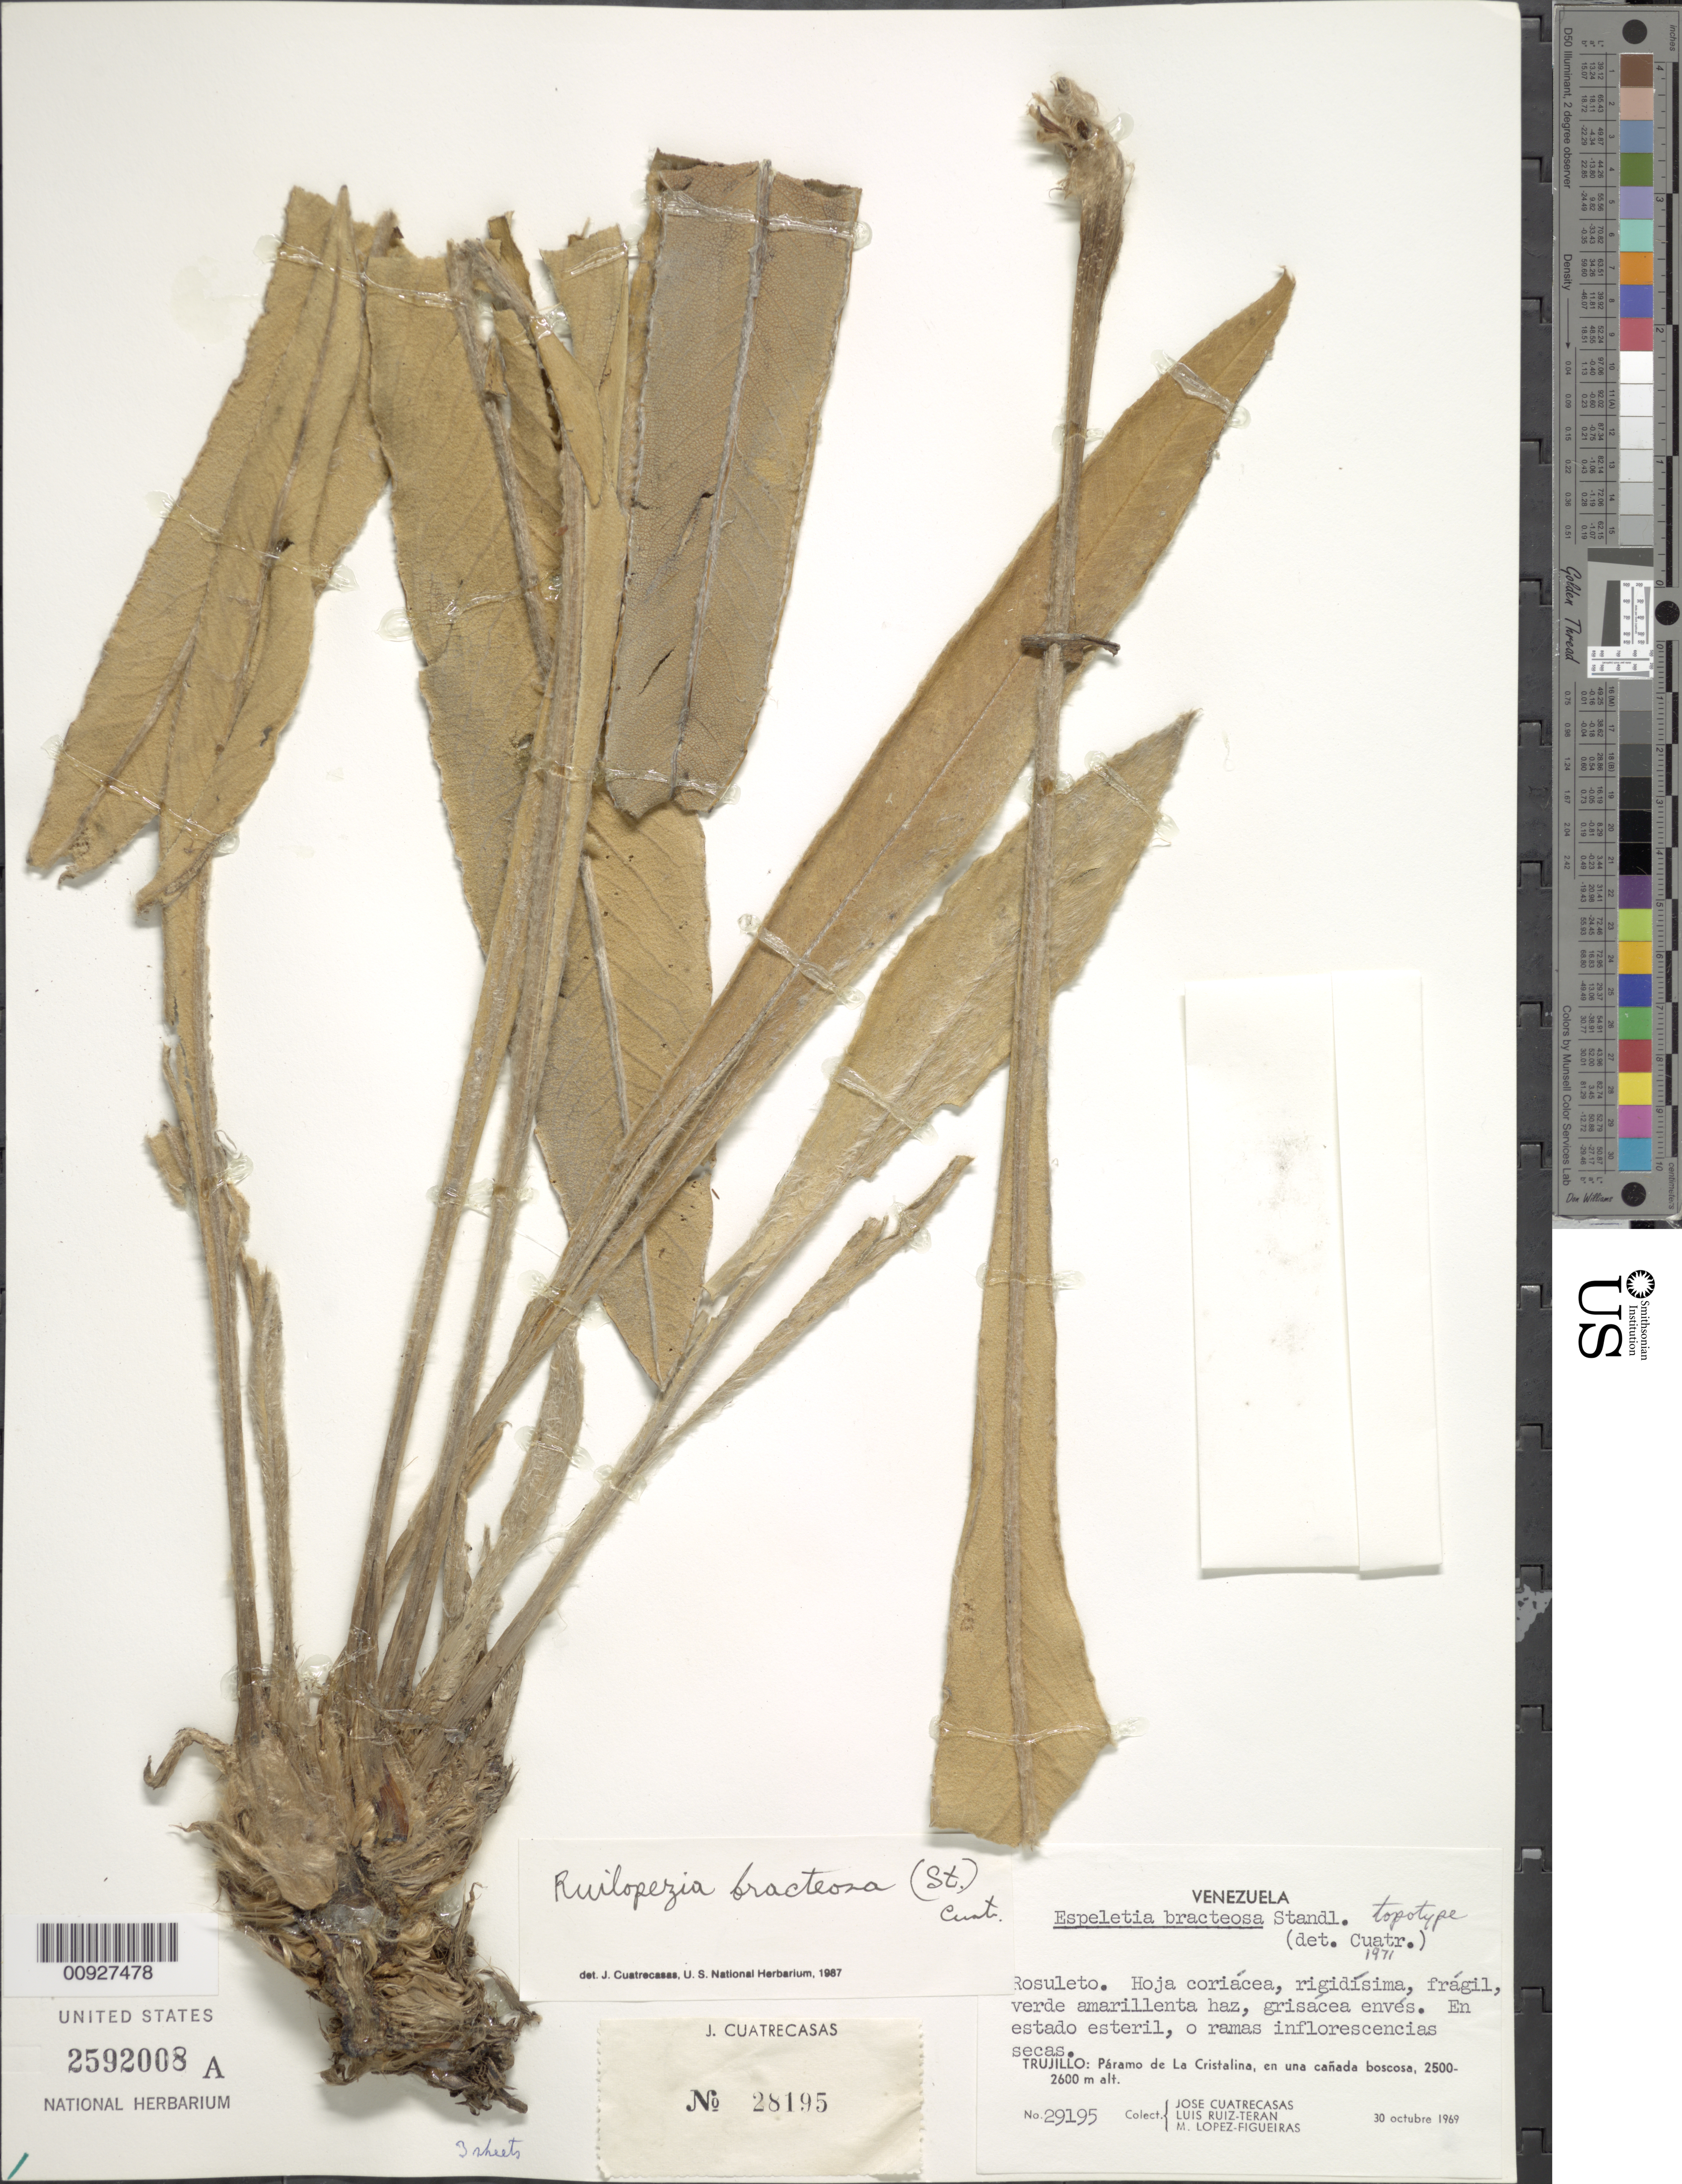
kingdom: Plantae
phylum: Tracheophyta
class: Magnoliopsida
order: Asterales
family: Asteraceae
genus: Ruilopezia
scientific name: Ruilopezia bracteosa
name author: (Standl.) Cuatrec.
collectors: J. Cuatrecasas, L. Teran & M. López Figueiras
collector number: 29195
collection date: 1969-10-30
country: Venezuela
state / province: Trujillo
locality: Paramo de La Cristalina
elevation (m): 2500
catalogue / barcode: US 2592008A